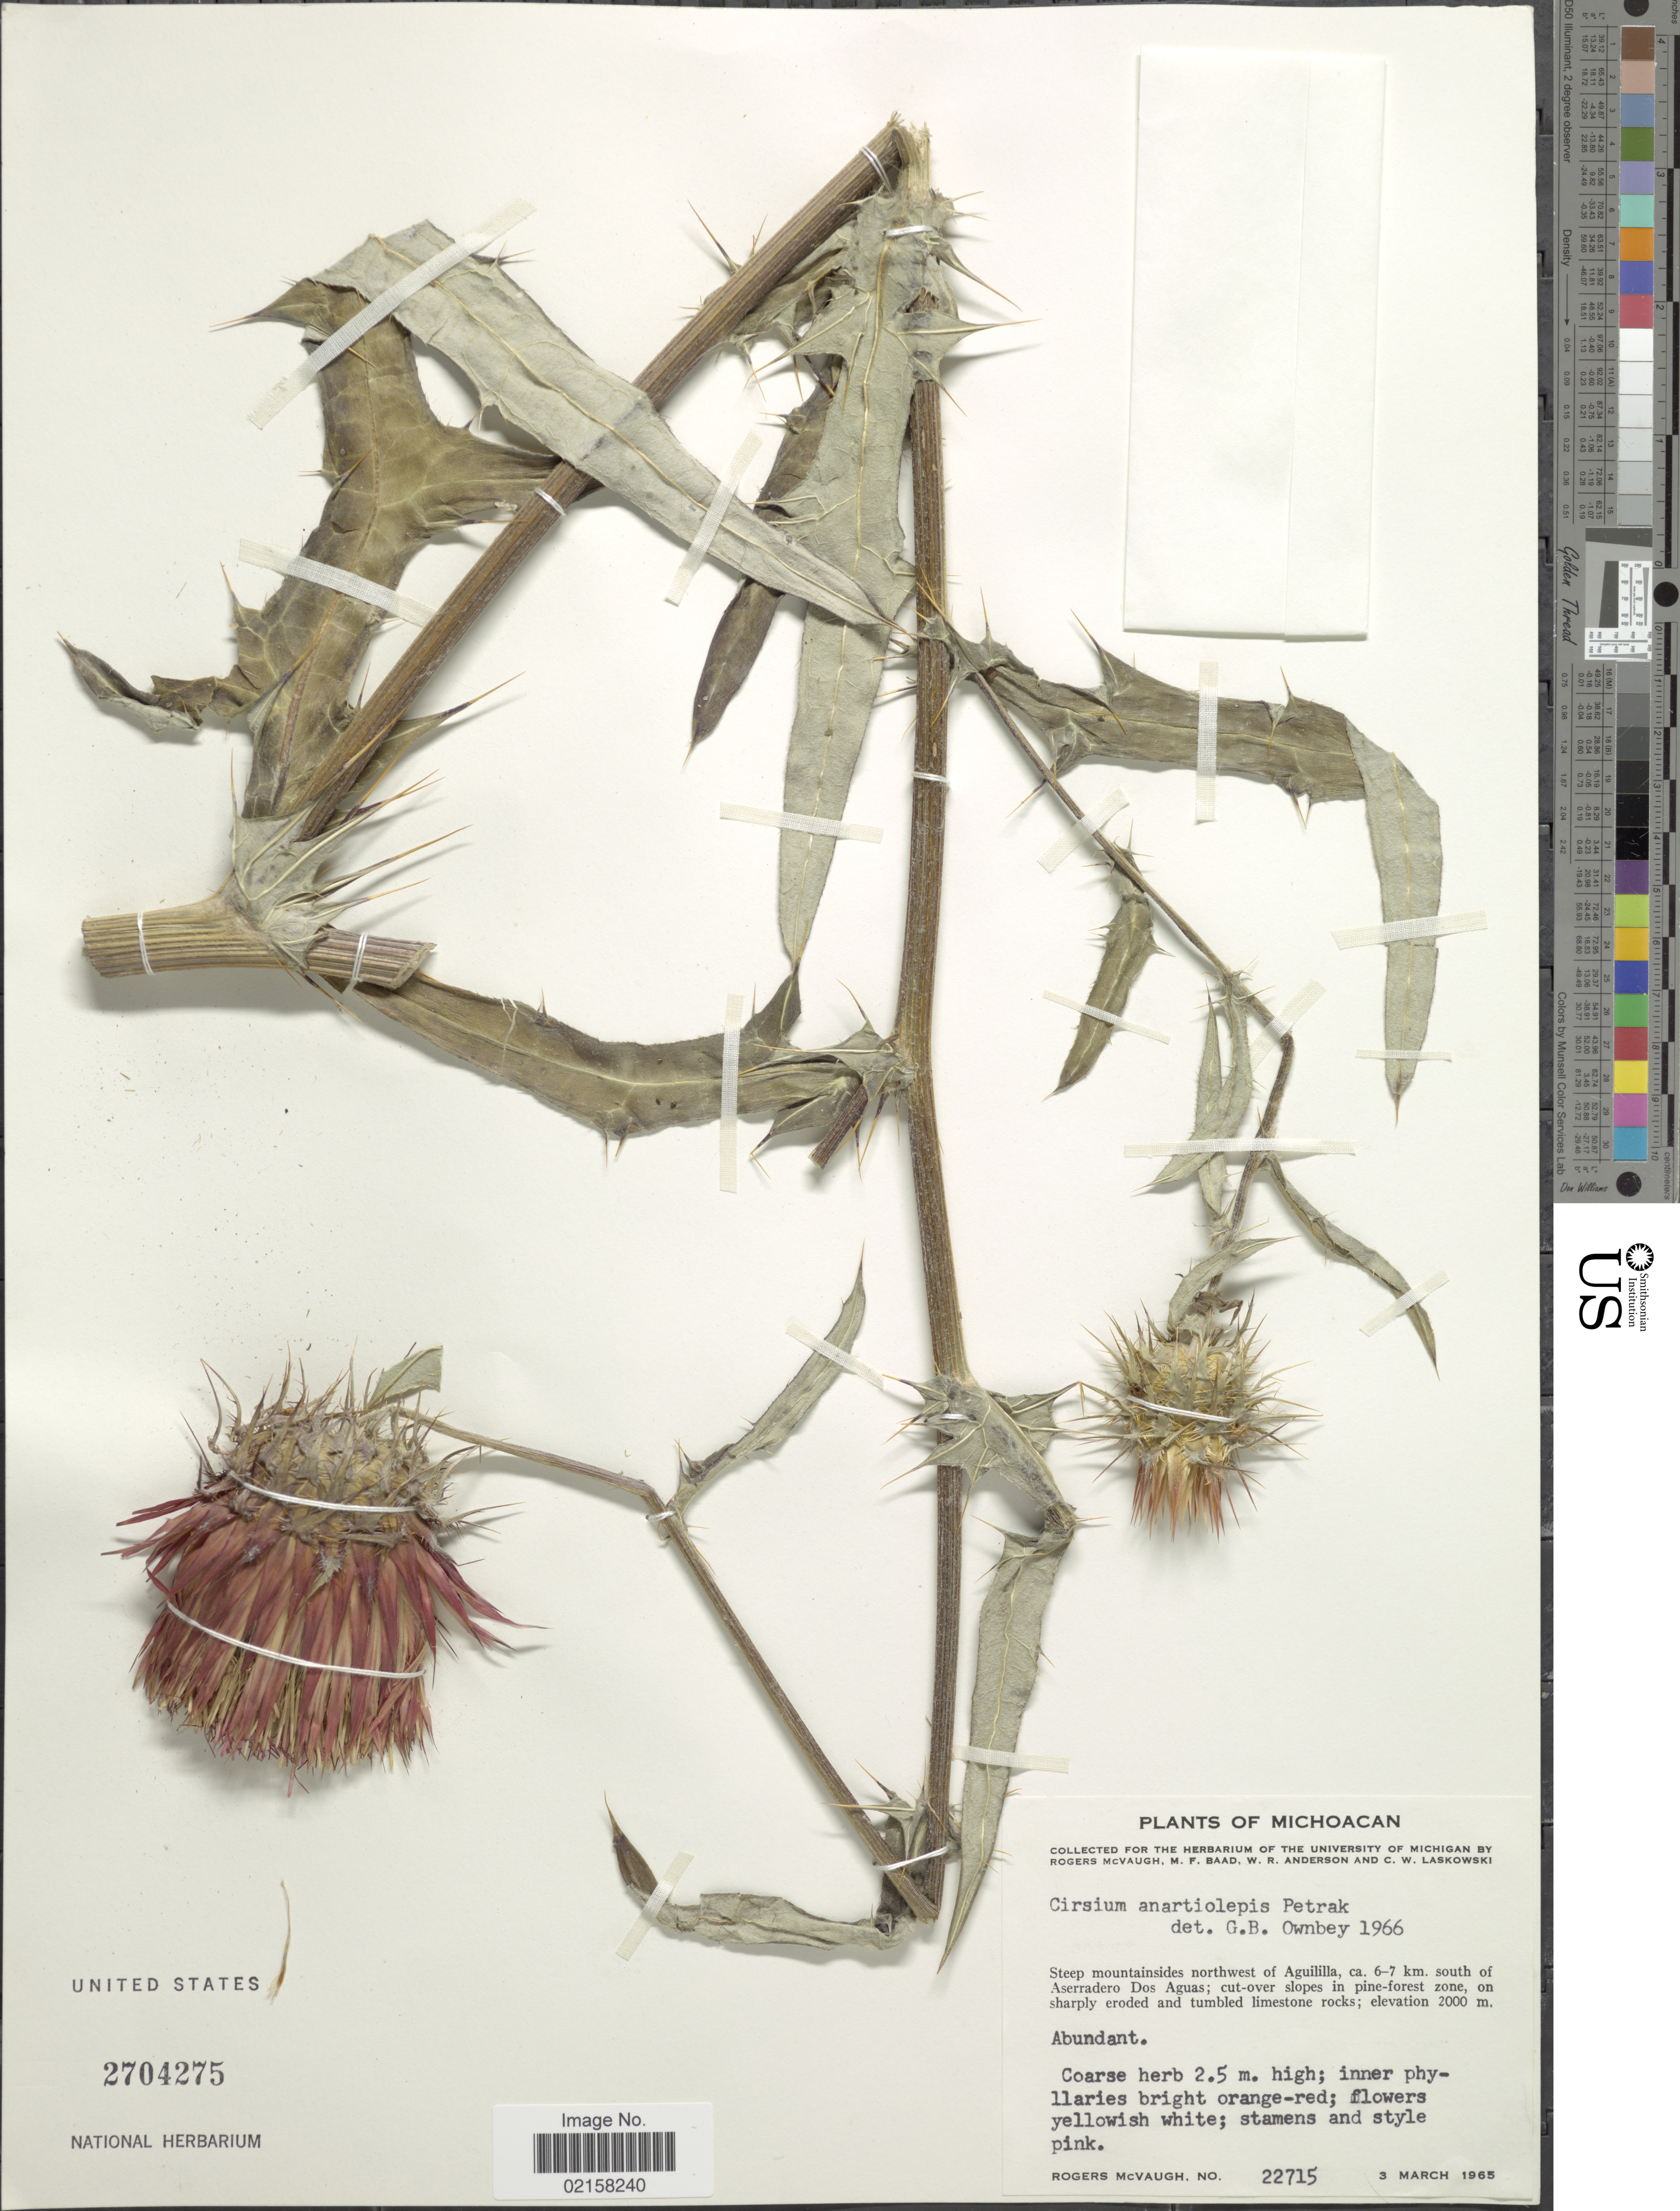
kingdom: Plantae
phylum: Tracheophyta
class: Magnoliopsida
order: Asterales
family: Asteraceae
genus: Cirsium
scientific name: Cirsium anartiolepis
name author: Petr.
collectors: R. McVaugh, W. Anderson & C. Laskowski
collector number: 22715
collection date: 1965-03-03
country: Mexico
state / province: Michoacán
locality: Steep mountainsides northwest of Aguililla, ca. 6-7 km. south of Aserradero Dos Aguas.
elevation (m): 2000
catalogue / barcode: US 2704275